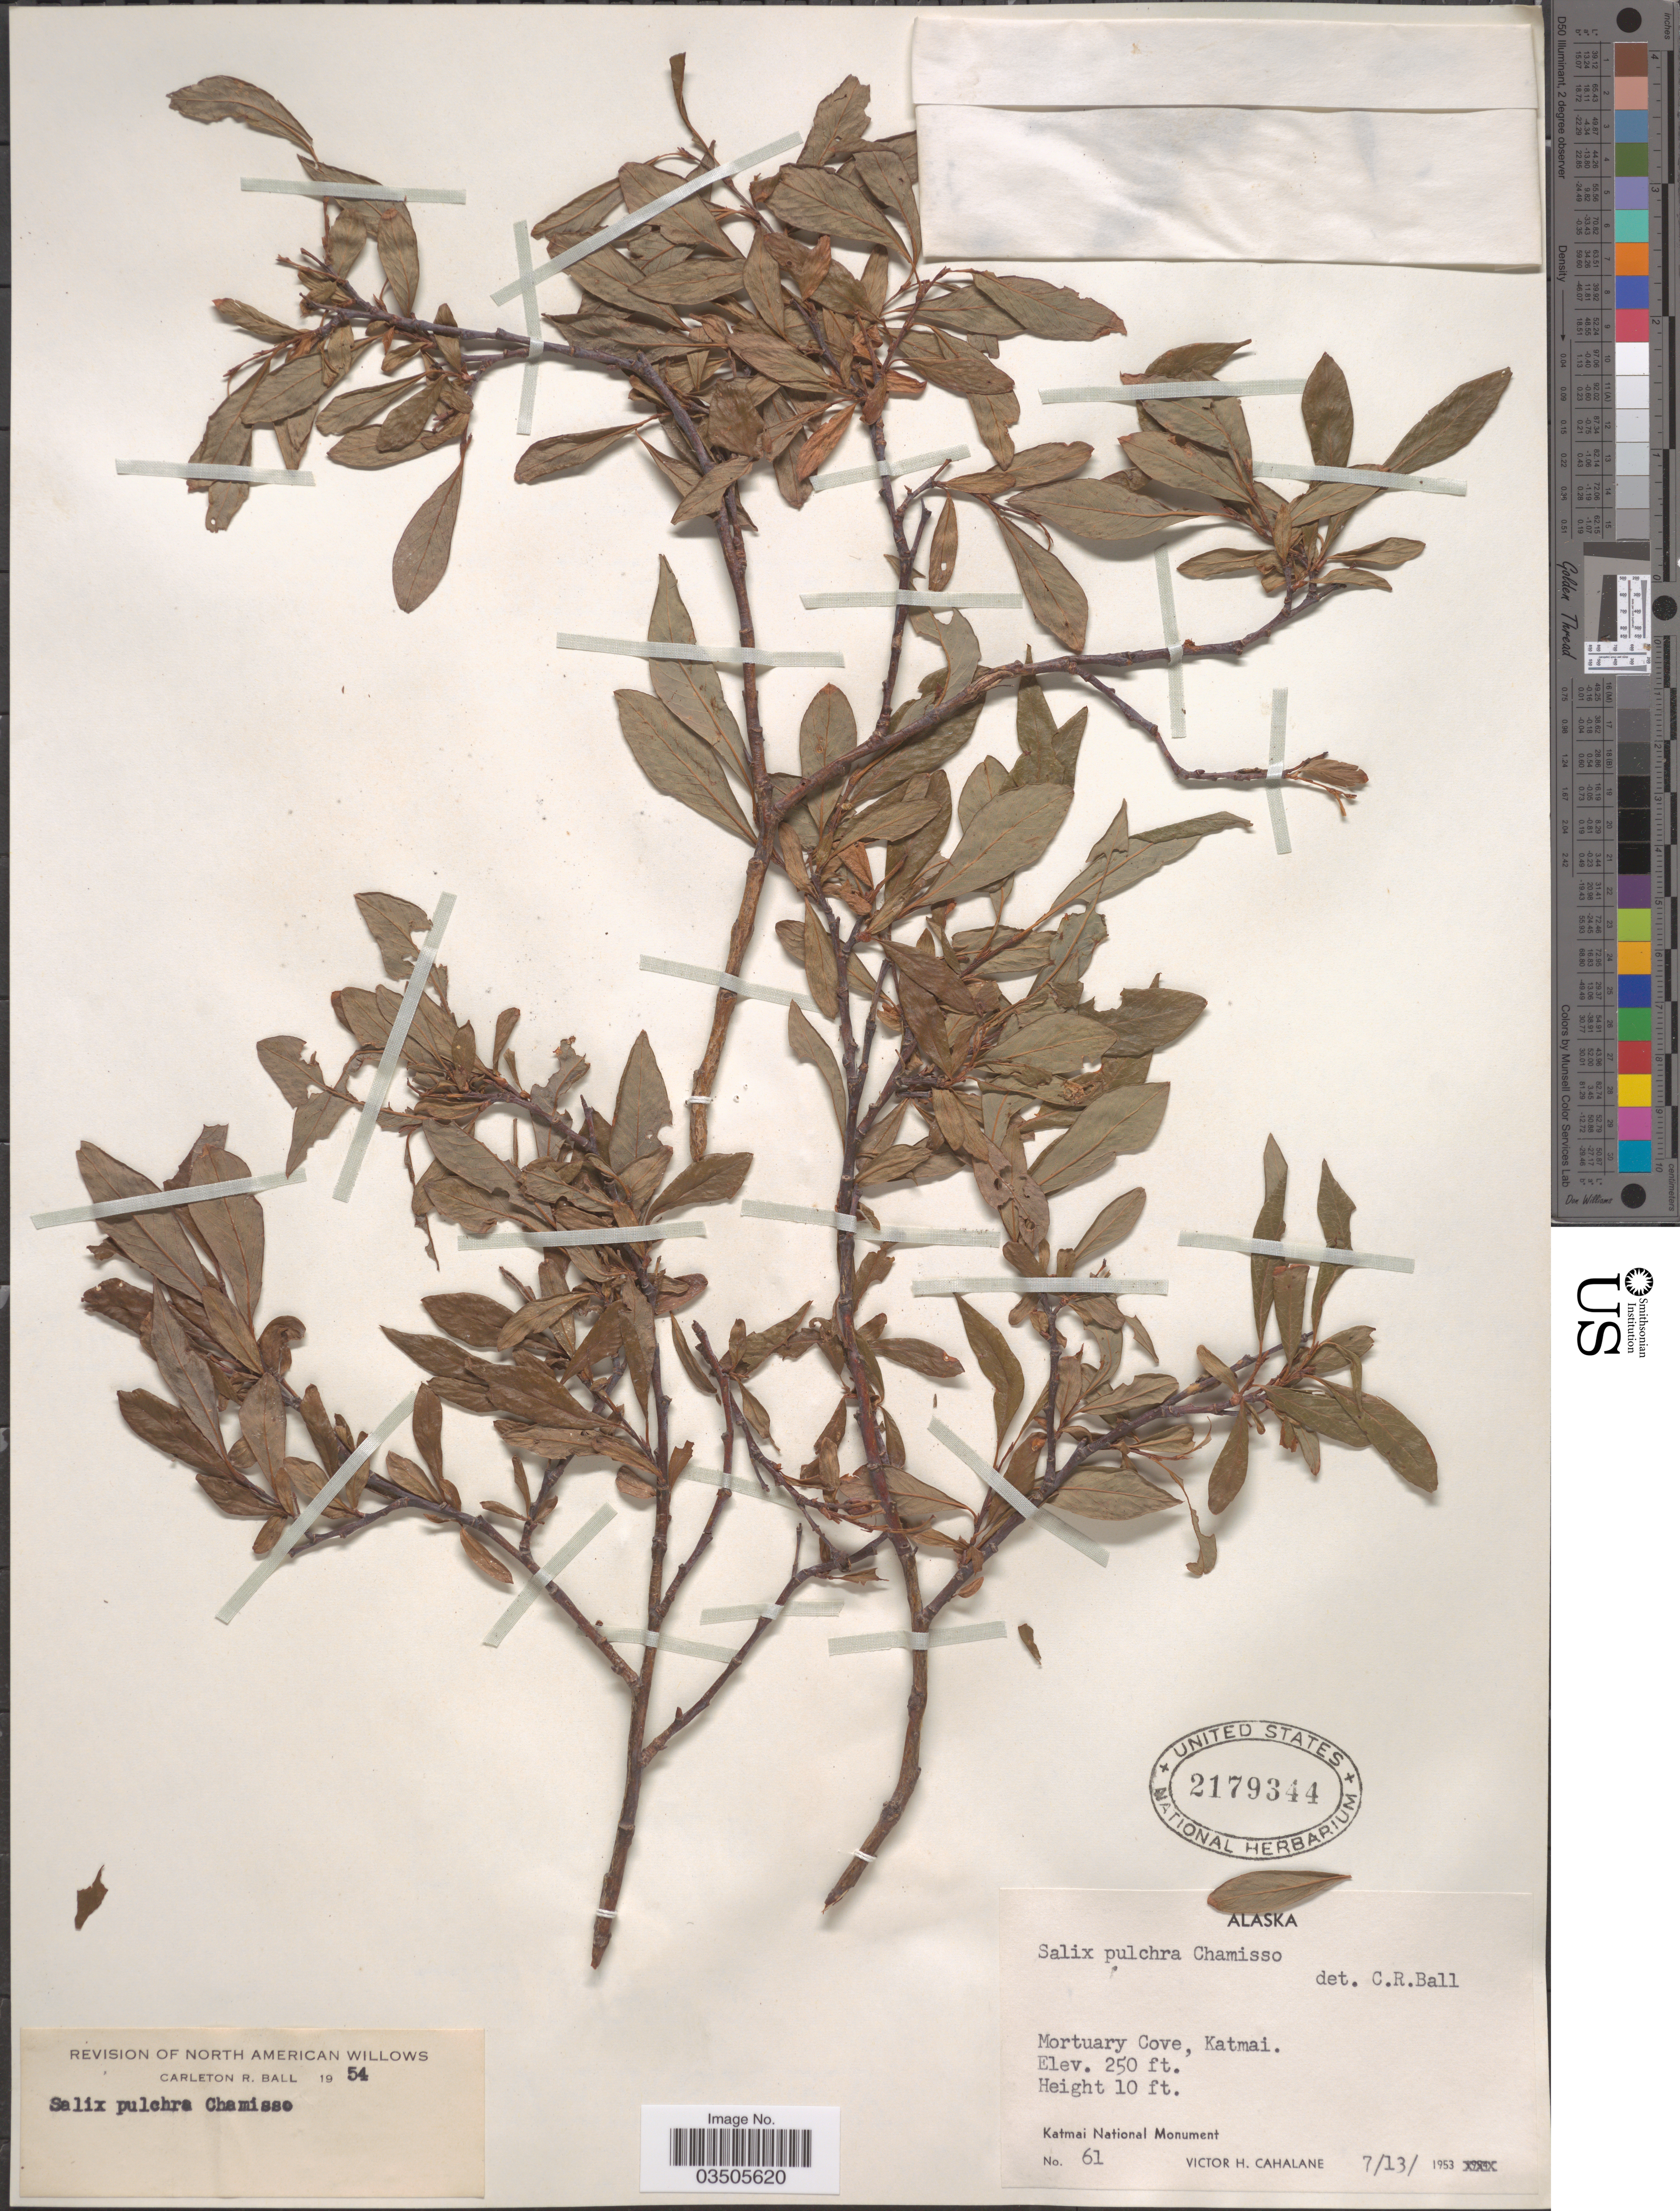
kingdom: Plantae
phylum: Tracheophyta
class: Magnoliopsida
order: Malpighiales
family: Salicaceae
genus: Salix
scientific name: Salix pulchra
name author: Cham.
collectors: V. Cahalane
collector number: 61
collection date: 1953-07-13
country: United States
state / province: Alaska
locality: Mortuary Cove, Katmai. Katmai National Monument.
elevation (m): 76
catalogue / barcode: US 2179344